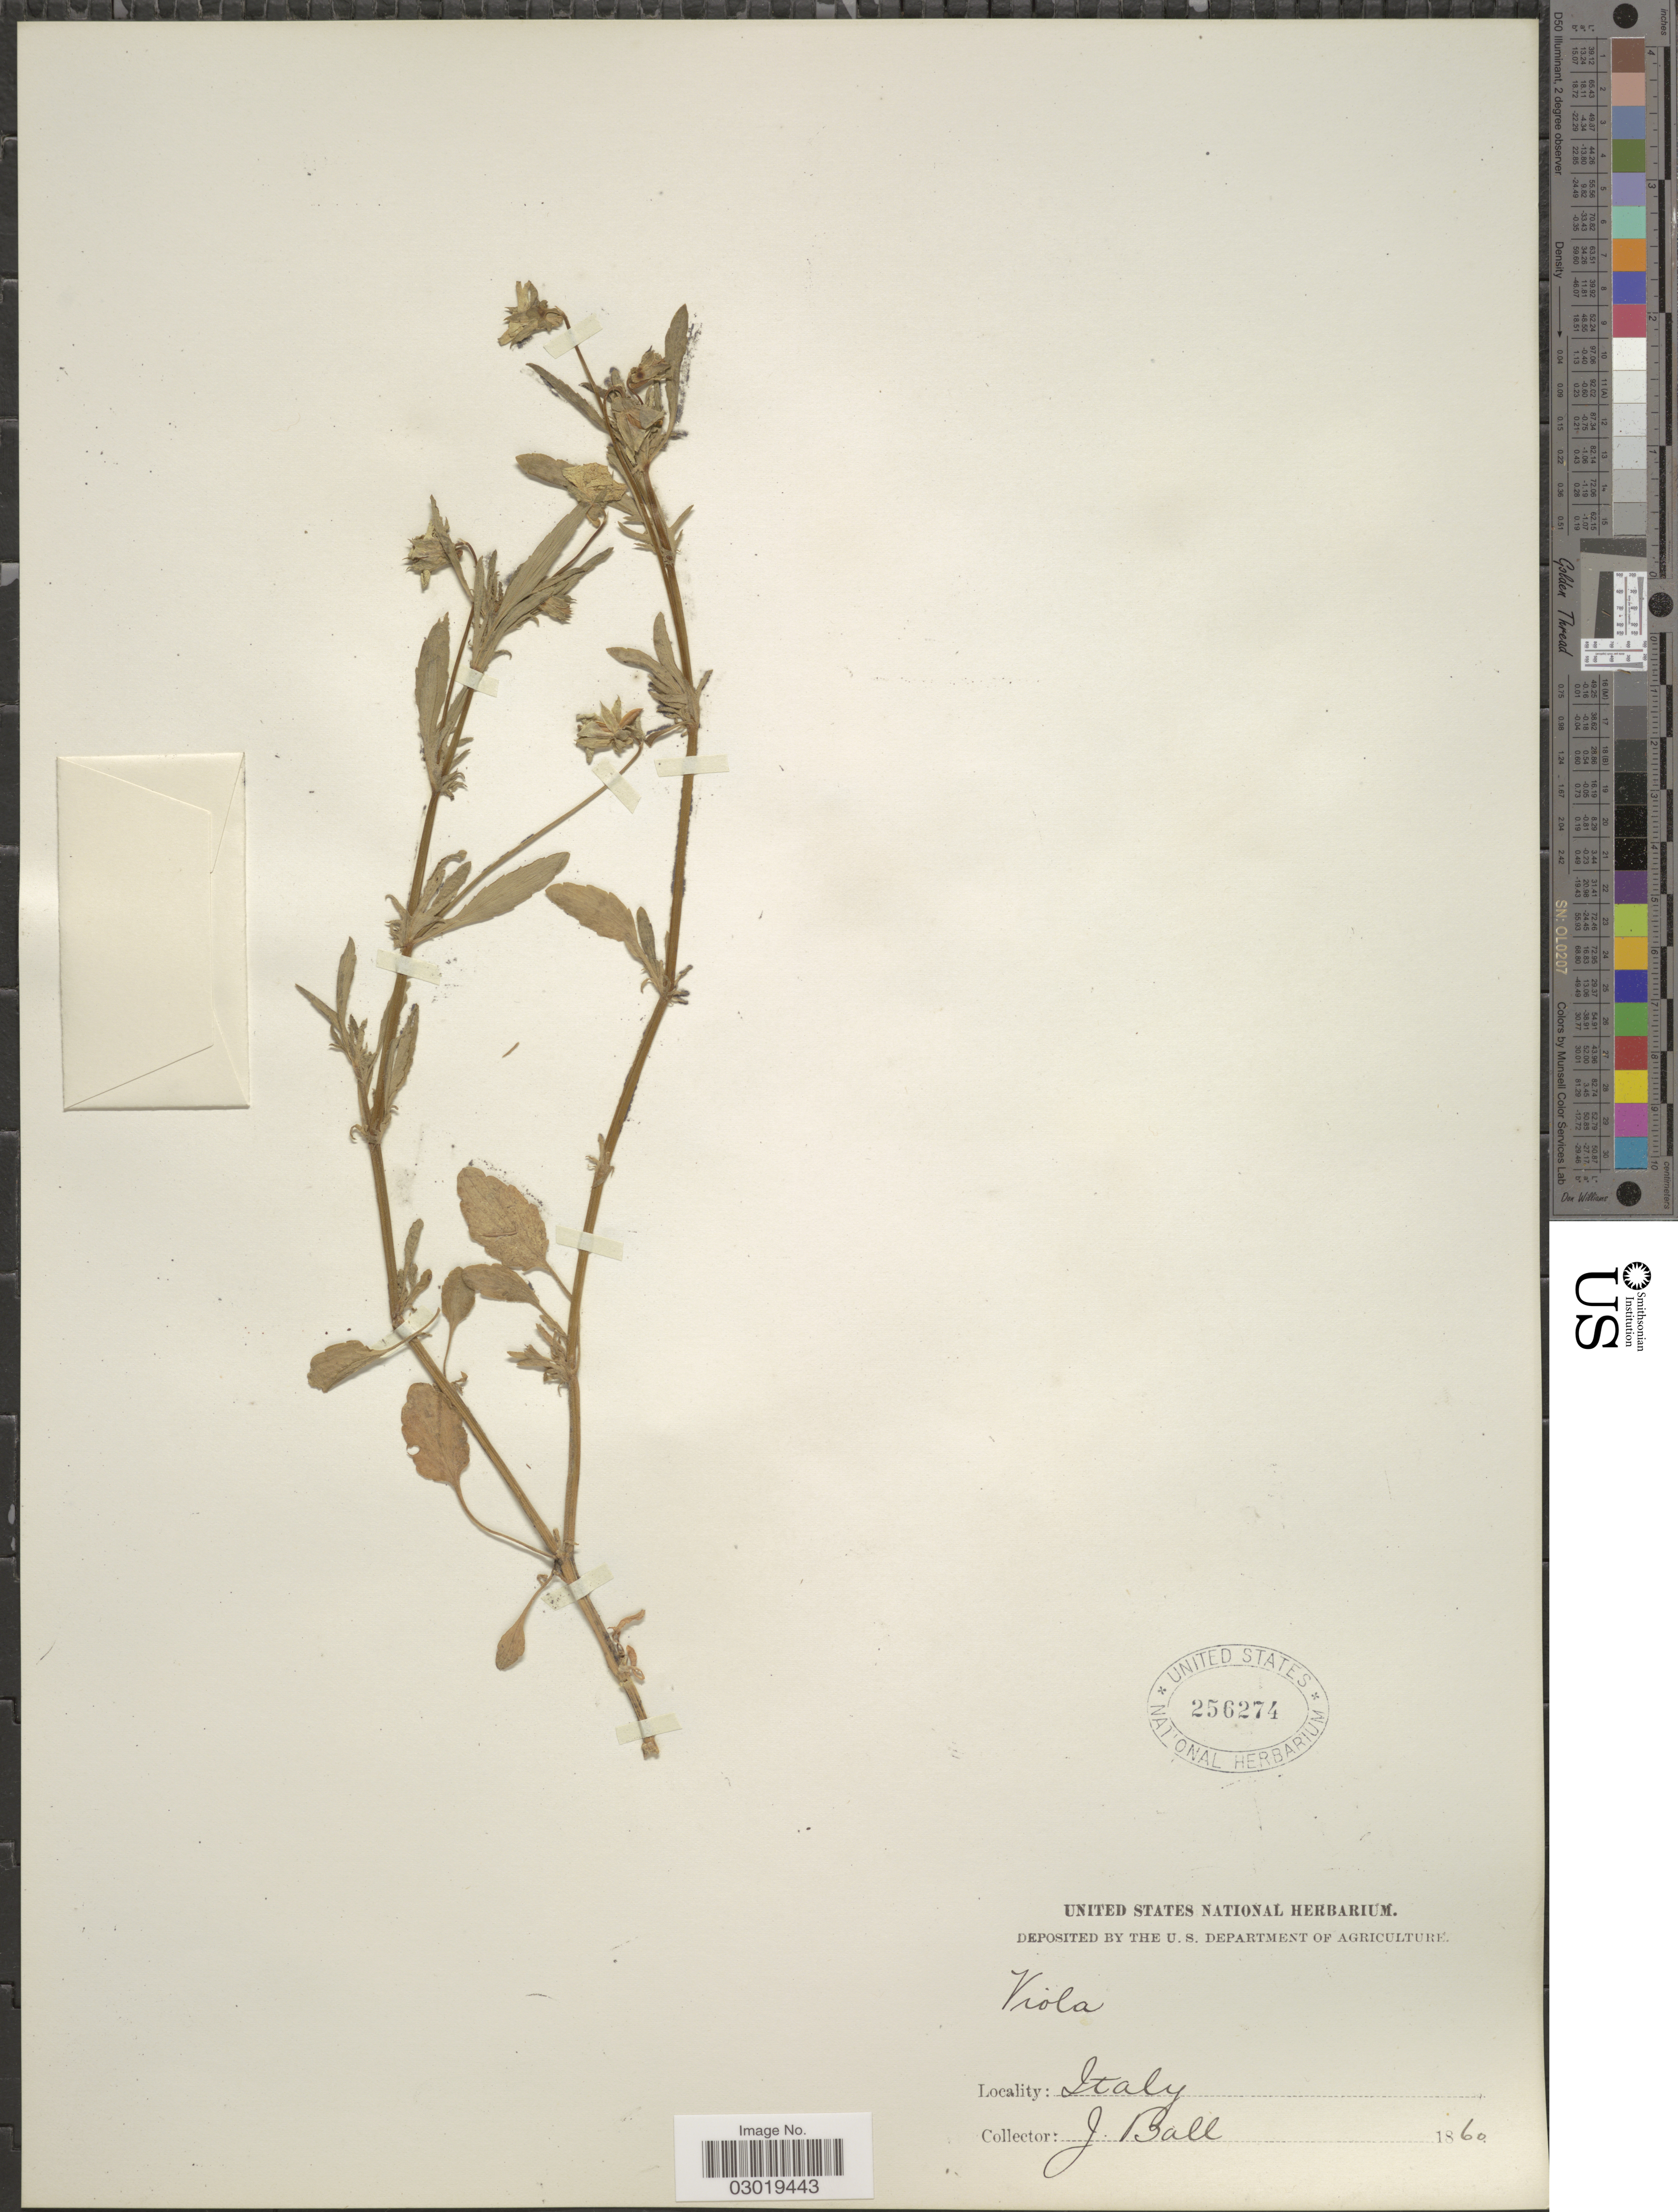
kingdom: Plantae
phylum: Tracheophyta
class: Magnoliopsida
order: Malpighiales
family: Violaceae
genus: Viola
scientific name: Viola sp.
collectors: J. Ball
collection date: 1860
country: Italy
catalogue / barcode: US 256274